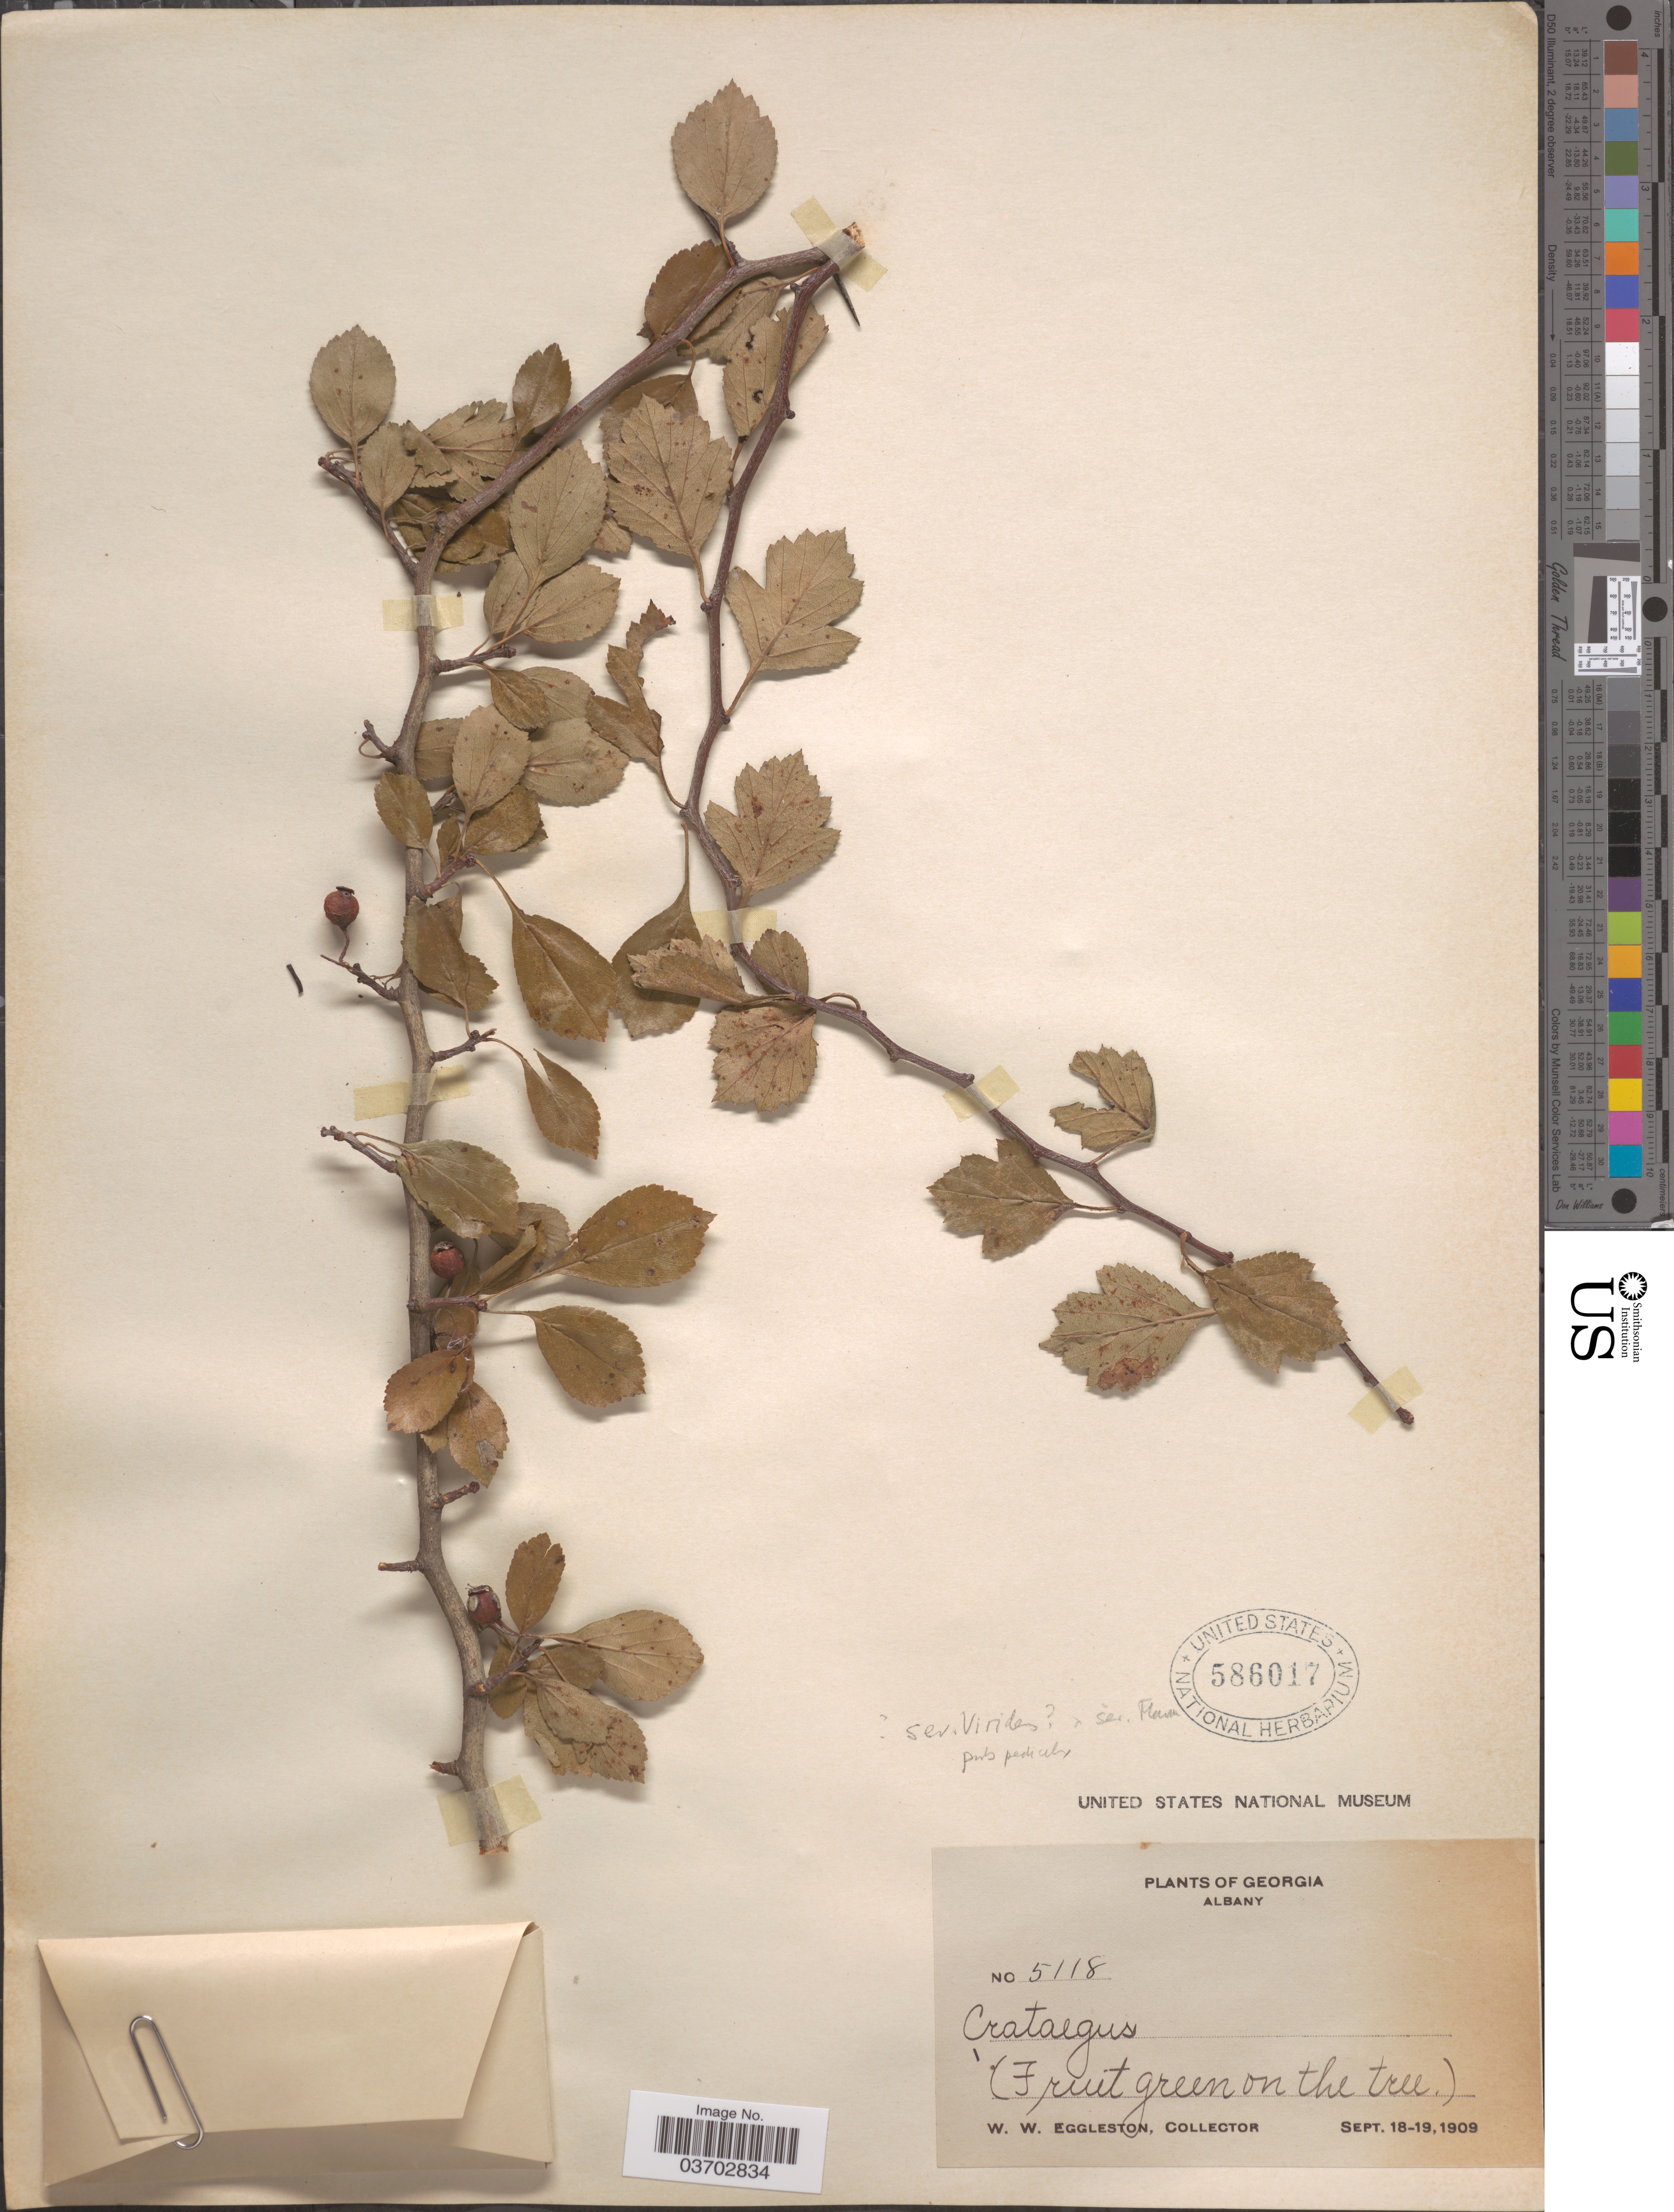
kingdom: Plantae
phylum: Tracheophyta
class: Magnoliopsida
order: Rosales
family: Rosaceae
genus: Crataegus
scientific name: Crataegus sp.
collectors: W. W. Eggleston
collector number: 5118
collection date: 1909-09-18/1909-09-19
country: United States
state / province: Georgia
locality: Albany.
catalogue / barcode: US 586017